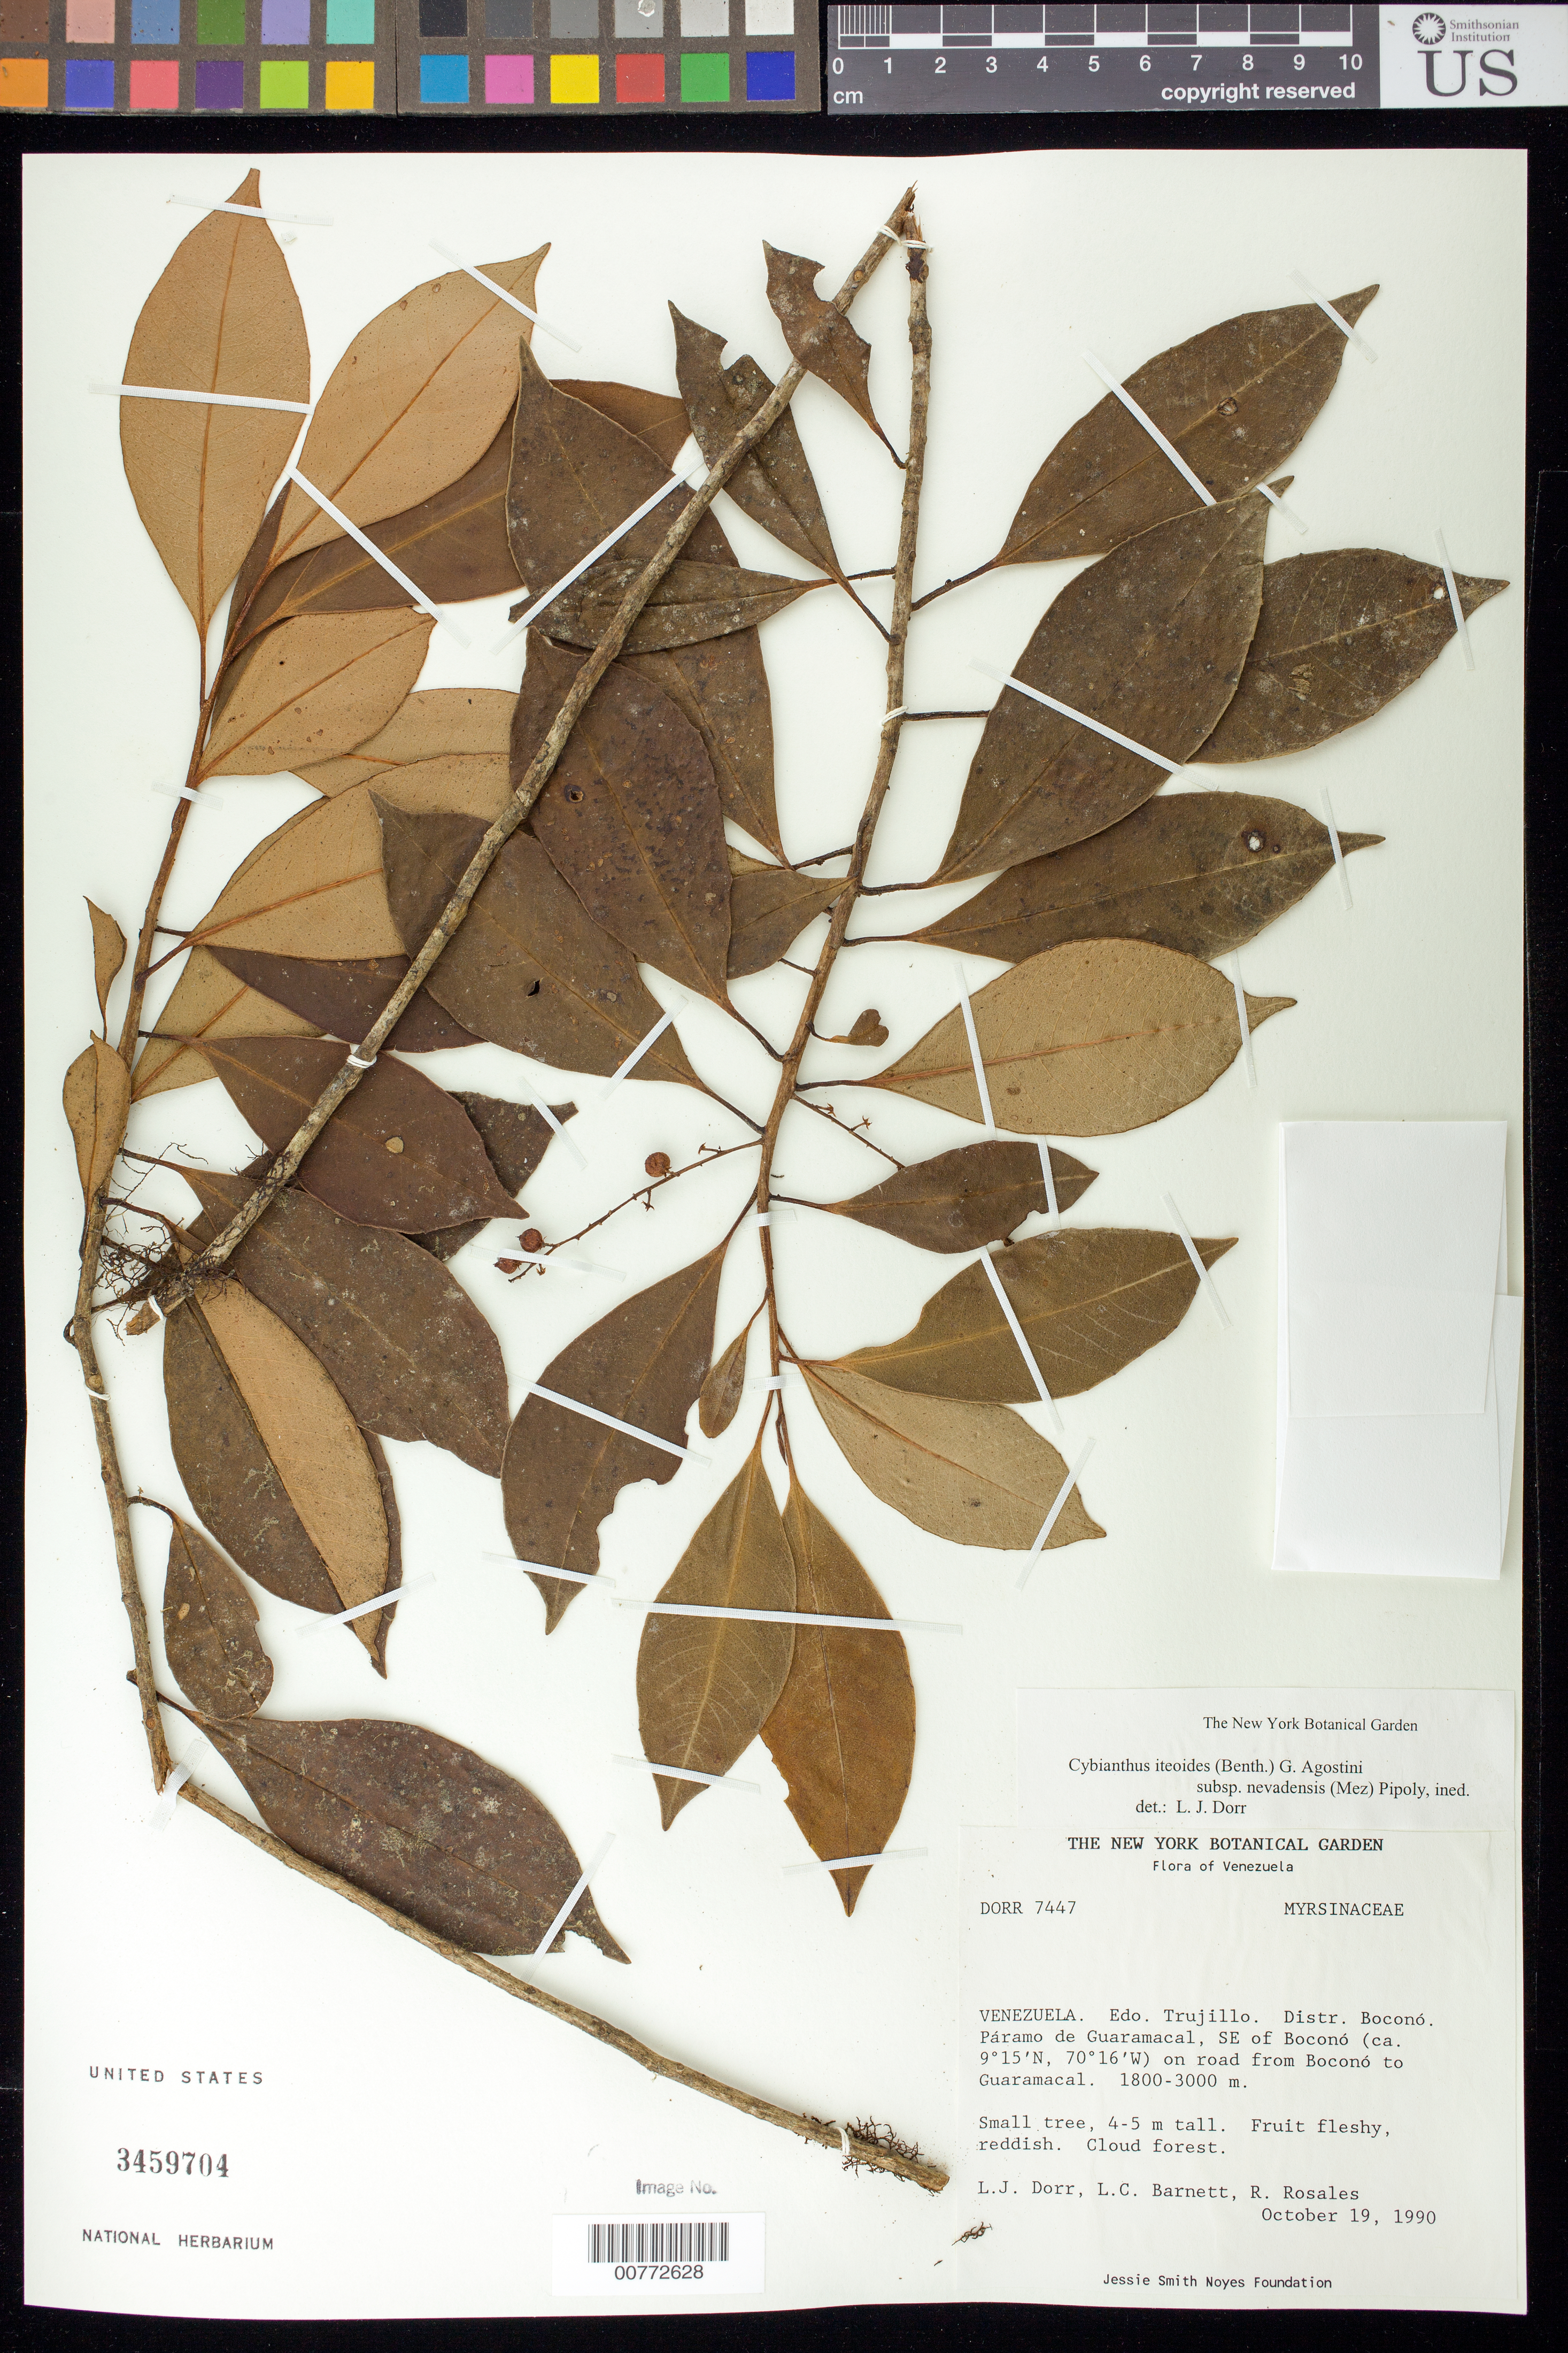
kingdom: Plantae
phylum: Tracheophyta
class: Magnoliopsida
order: Ericales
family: Primulaceae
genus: Cybianthus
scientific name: Cybianthus iteoides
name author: (Benth.) G. Agostini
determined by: Dorr, L. J., (BOT), Smithsonian Institution - National Museum of Natural History (UNITED STATES)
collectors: L. J. Dorr, L. C. Barnett & R. Rosales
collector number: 7447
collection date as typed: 19 Oct 1990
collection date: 1990-10-19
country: Venezuela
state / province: Trujillo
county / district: Boconó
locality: Páramo de Guaramacal, SE of Boconó on road from Boconó to Guaramacal.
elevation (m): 1800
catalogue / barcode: US 3459704